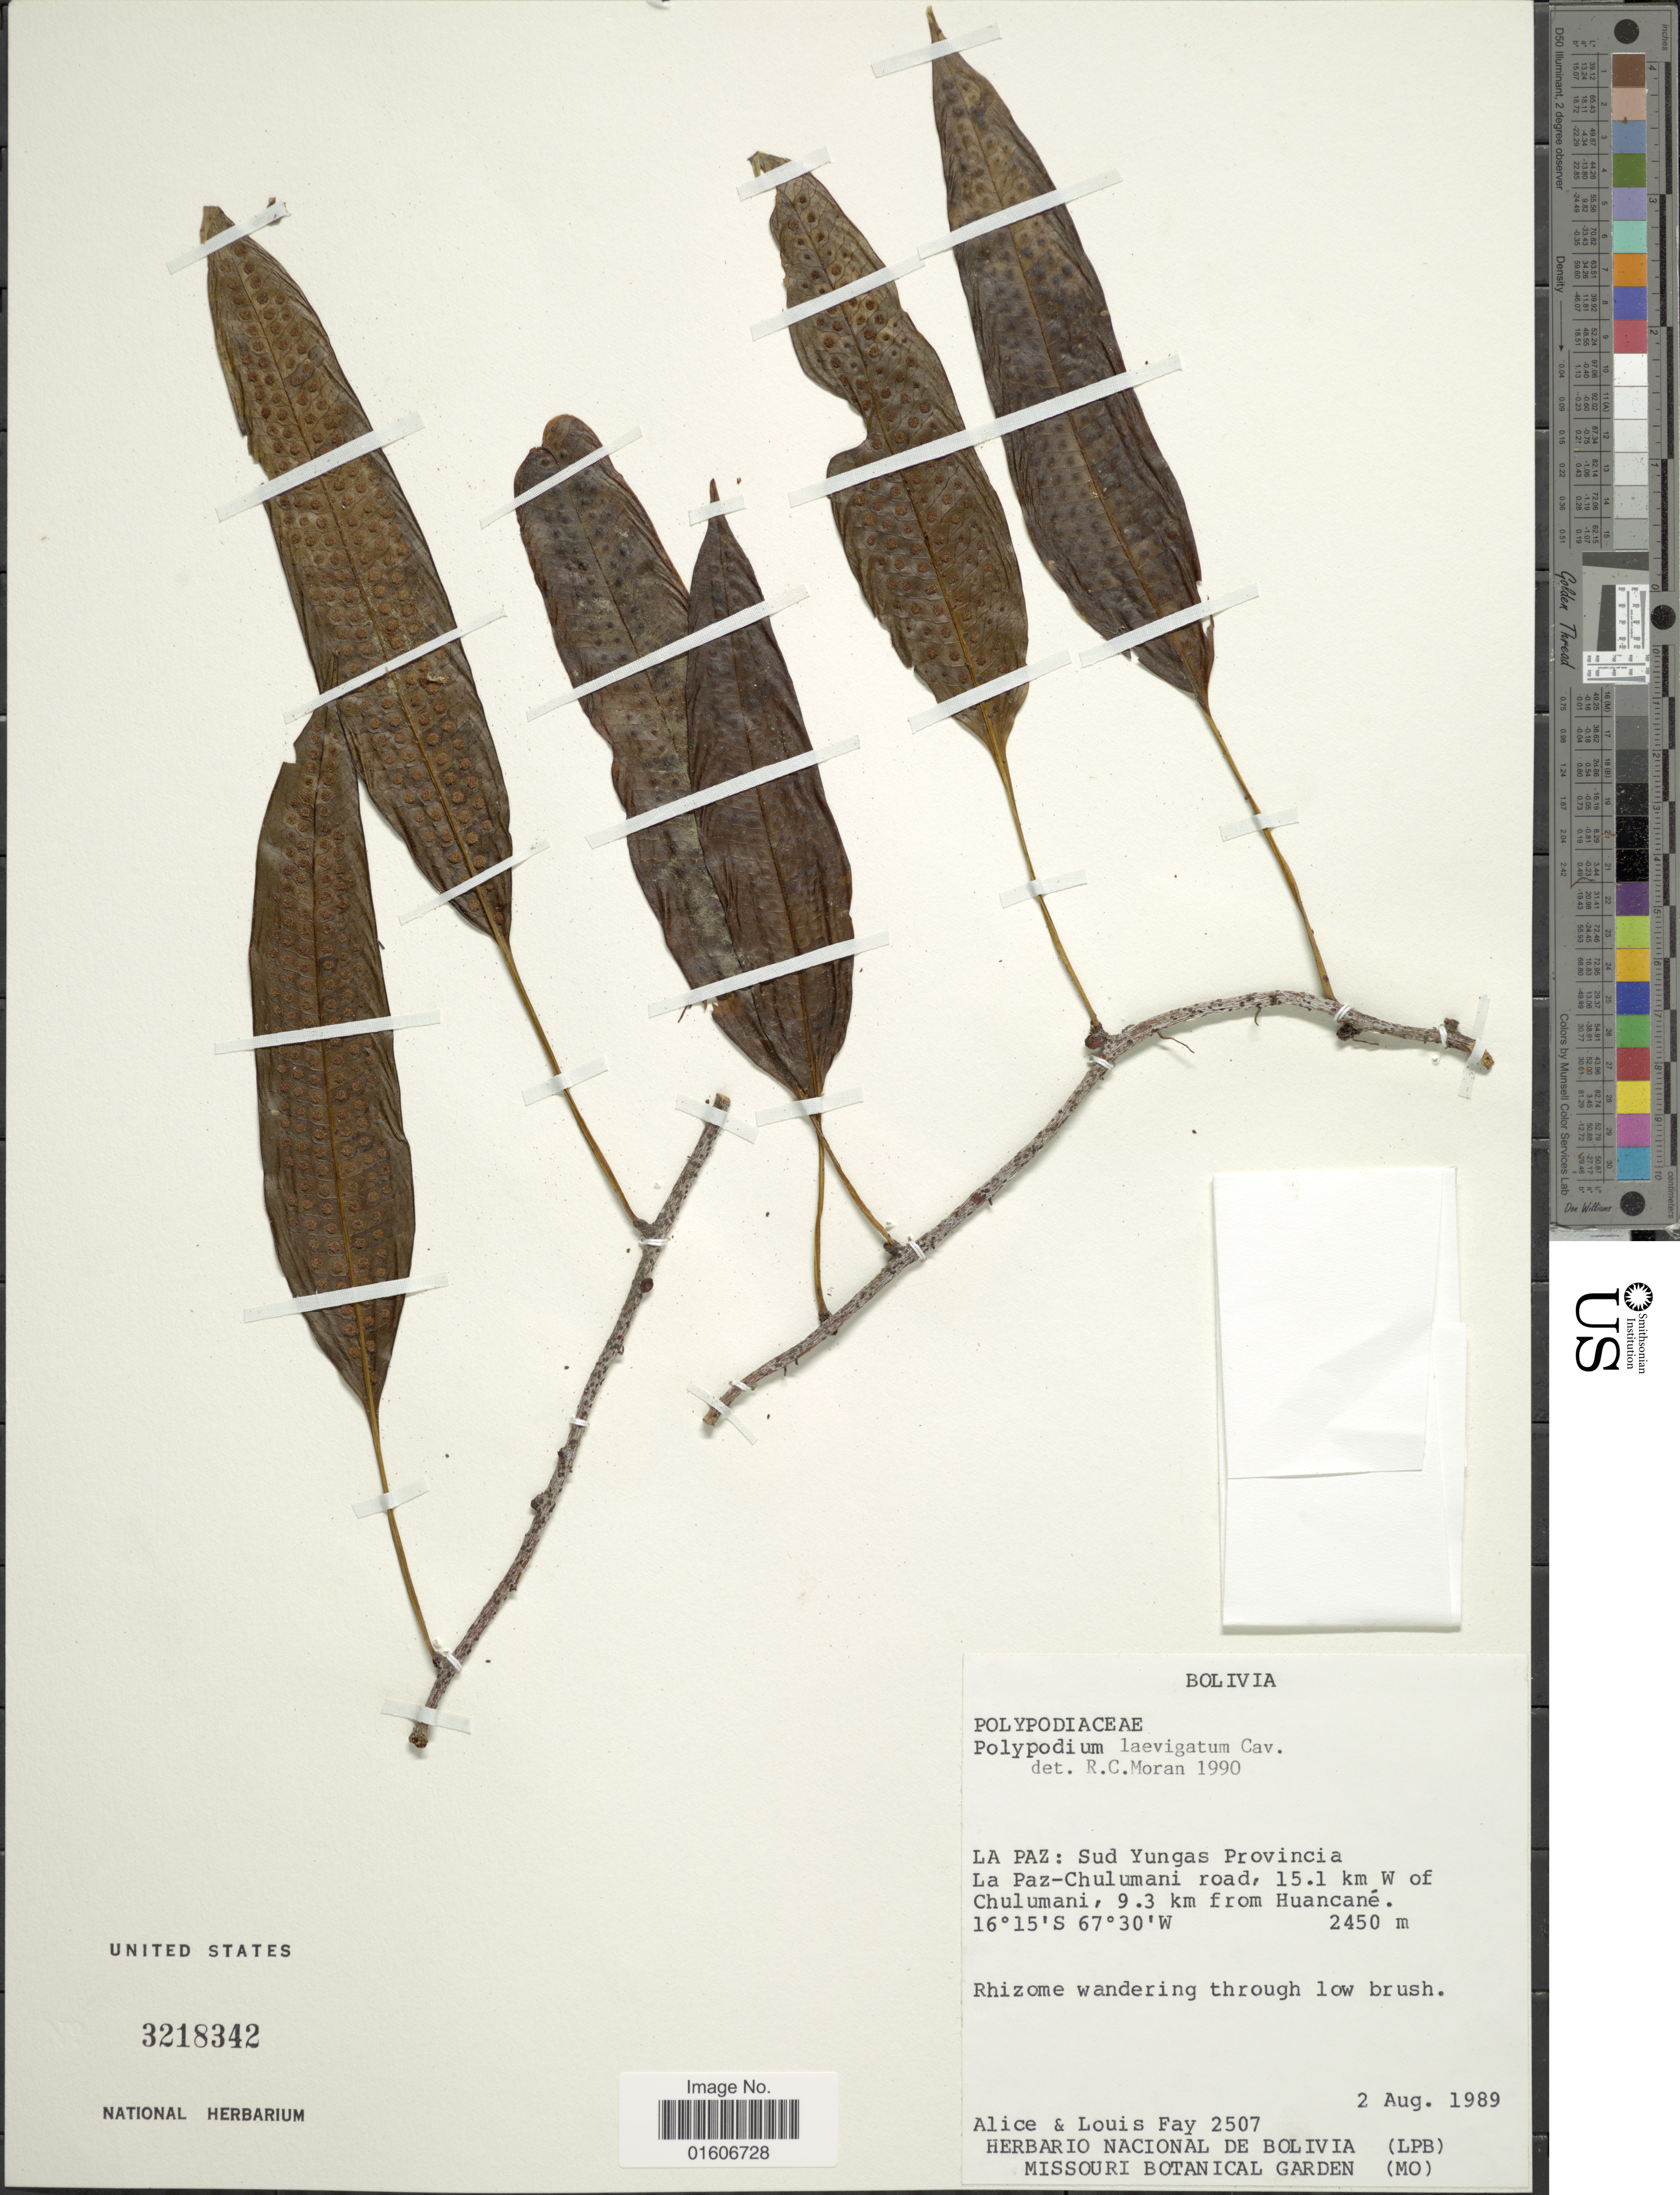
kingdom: Plantae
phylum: Tracheophyta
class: Polypodiopsida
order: Polypodiales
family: Polypodiaceae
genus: Serpocaulon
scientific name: Serpocaulon levigatum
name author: (Cav.) A.R. Sm.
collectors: A. Fay & L. Fay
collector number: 2507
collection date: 1989-08-02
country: Bolivia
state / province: La Paz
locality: Sud Yungas Provincia La Paz-Chulumani road, 15.1 km W of Chulumani, 9.3 km from Huancané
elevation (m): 2450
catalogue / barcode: US 3218342